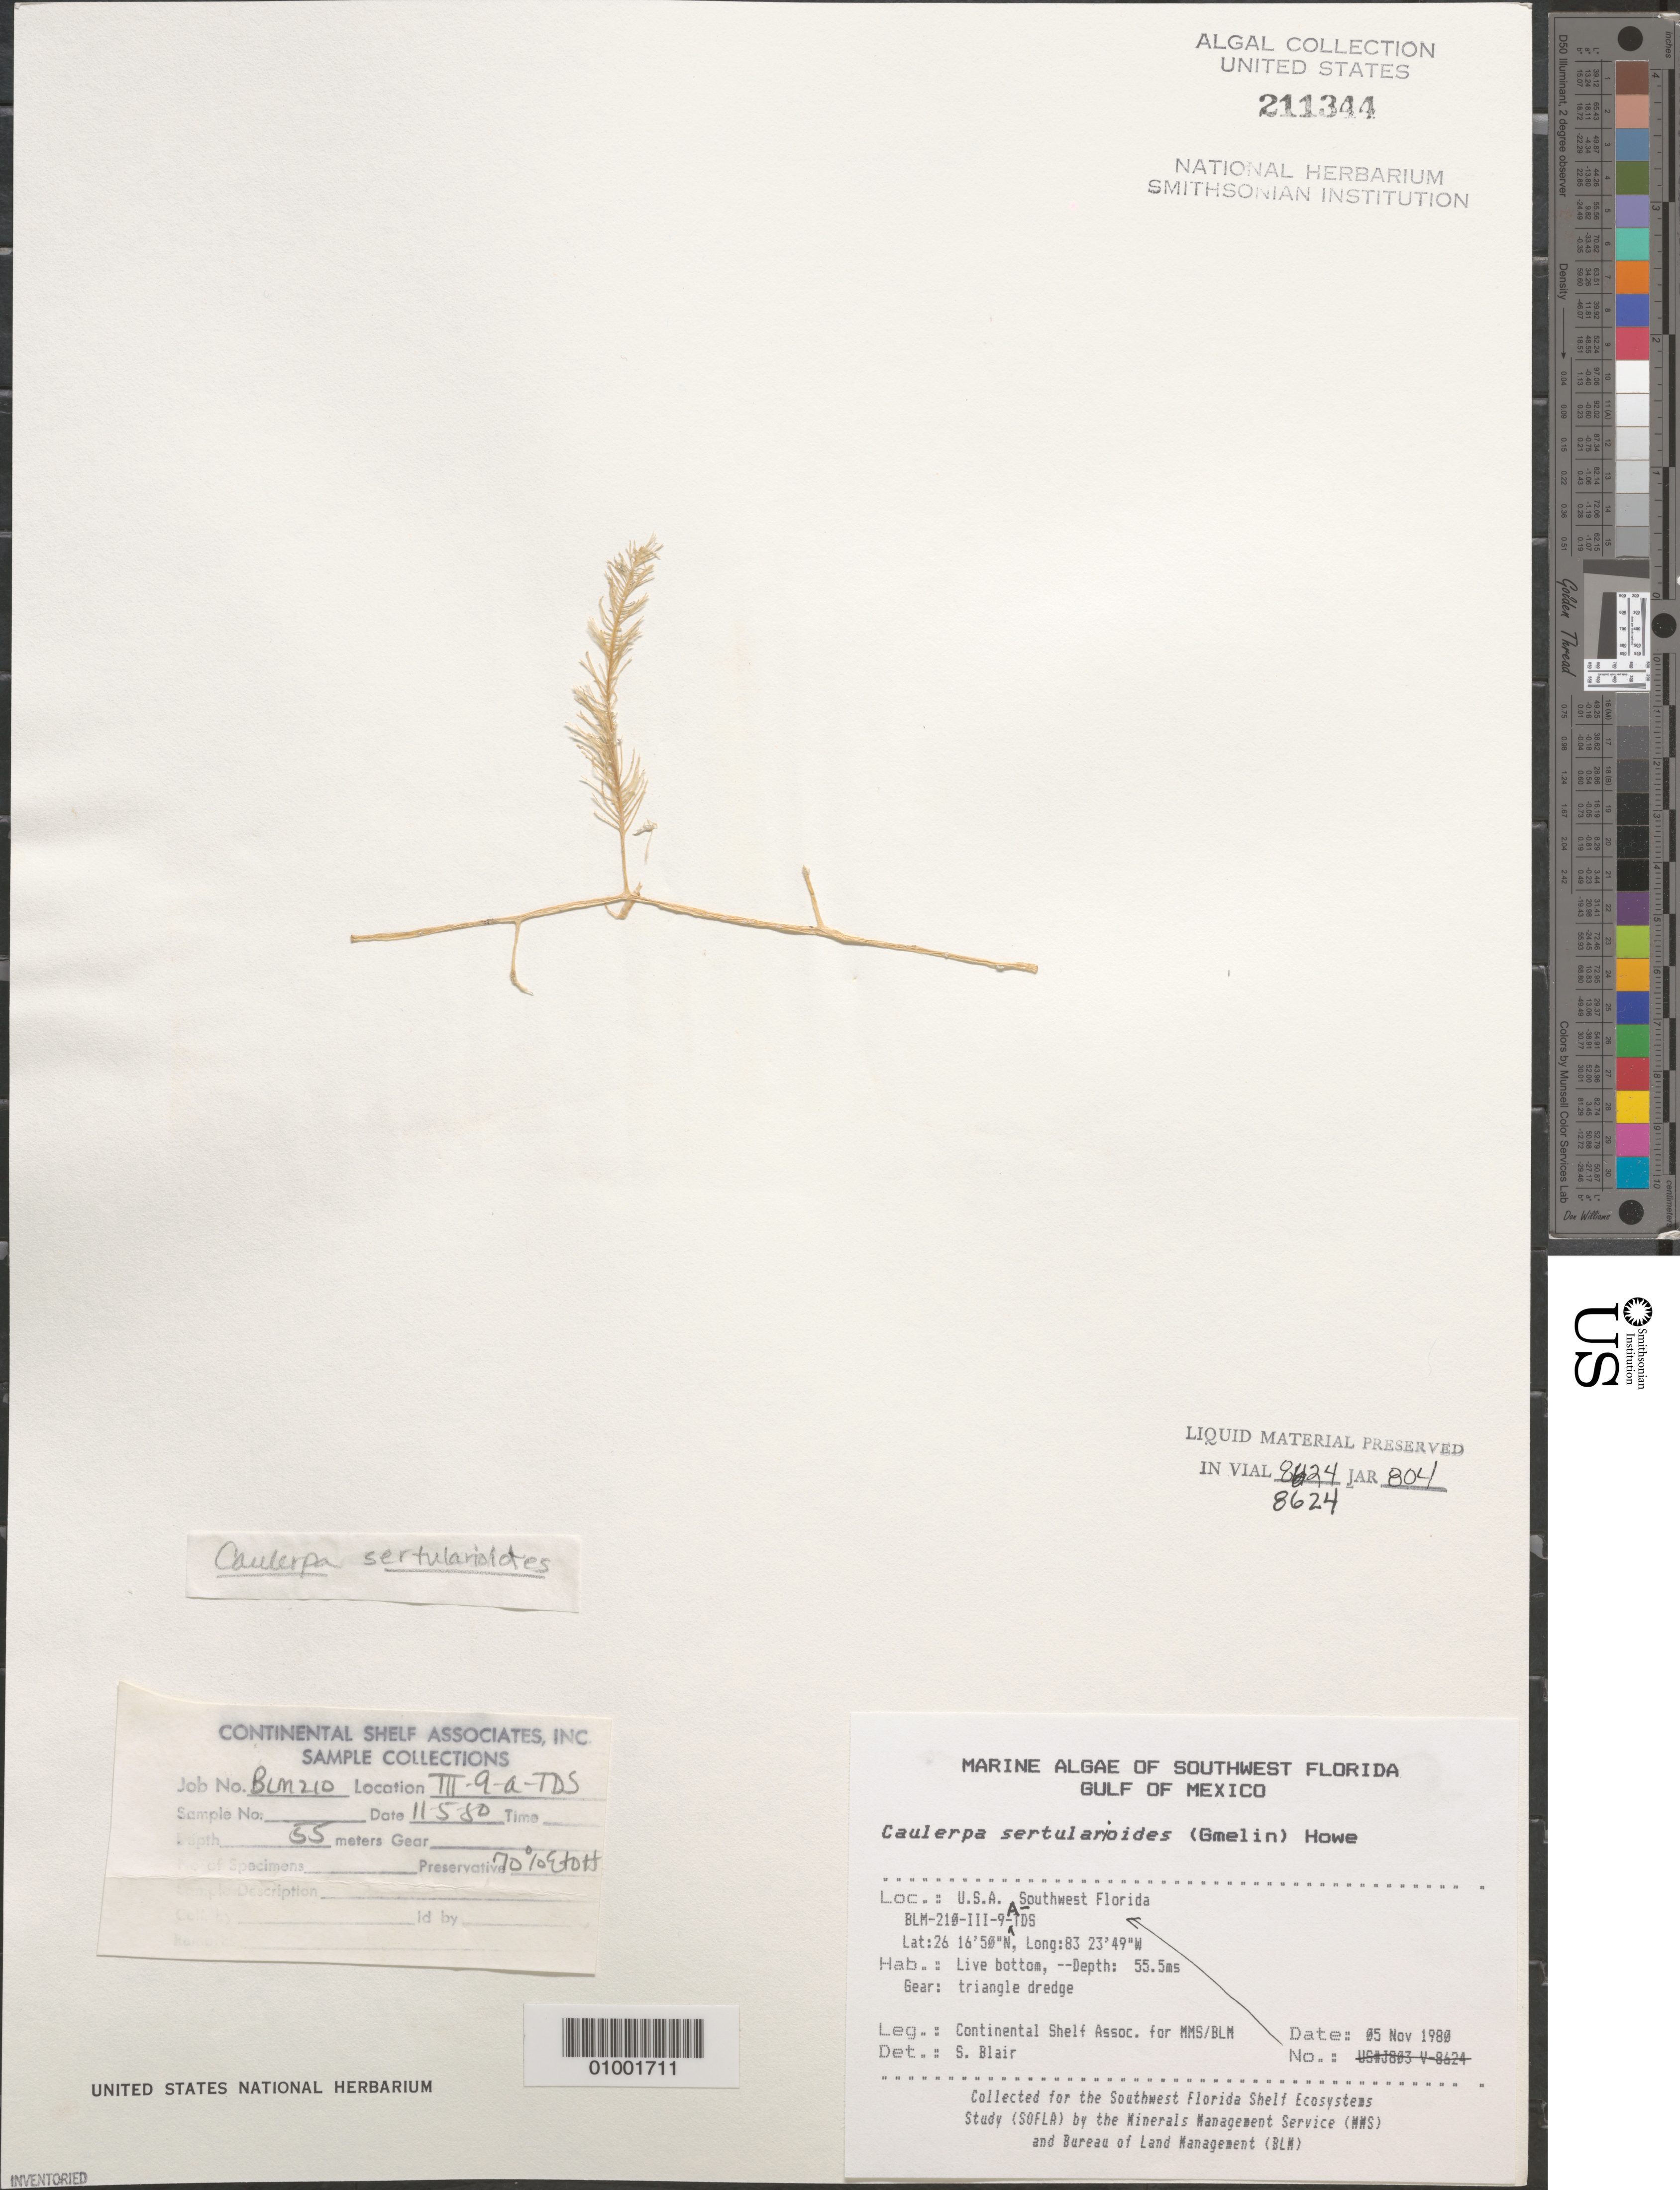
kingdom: Plantae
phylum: Chlorophyta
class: Ulvophyceae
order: Bryopsidales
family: Caulerpaceae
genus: Caulerpa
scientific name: Caulerpa sertularioides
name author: (S.G. Gmel.) M. Howe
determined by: Blair, S. M.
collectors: Continental Shelf Associates for the MMS/BLM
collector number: BLM-210-III-9-A-TDS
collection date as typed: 05 Nov 1980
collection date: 1980-11-05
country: United States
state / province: Florida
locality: Gulf of Mexico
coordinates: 26 16'50"N, 83 23'49"W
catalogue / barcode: US 211344